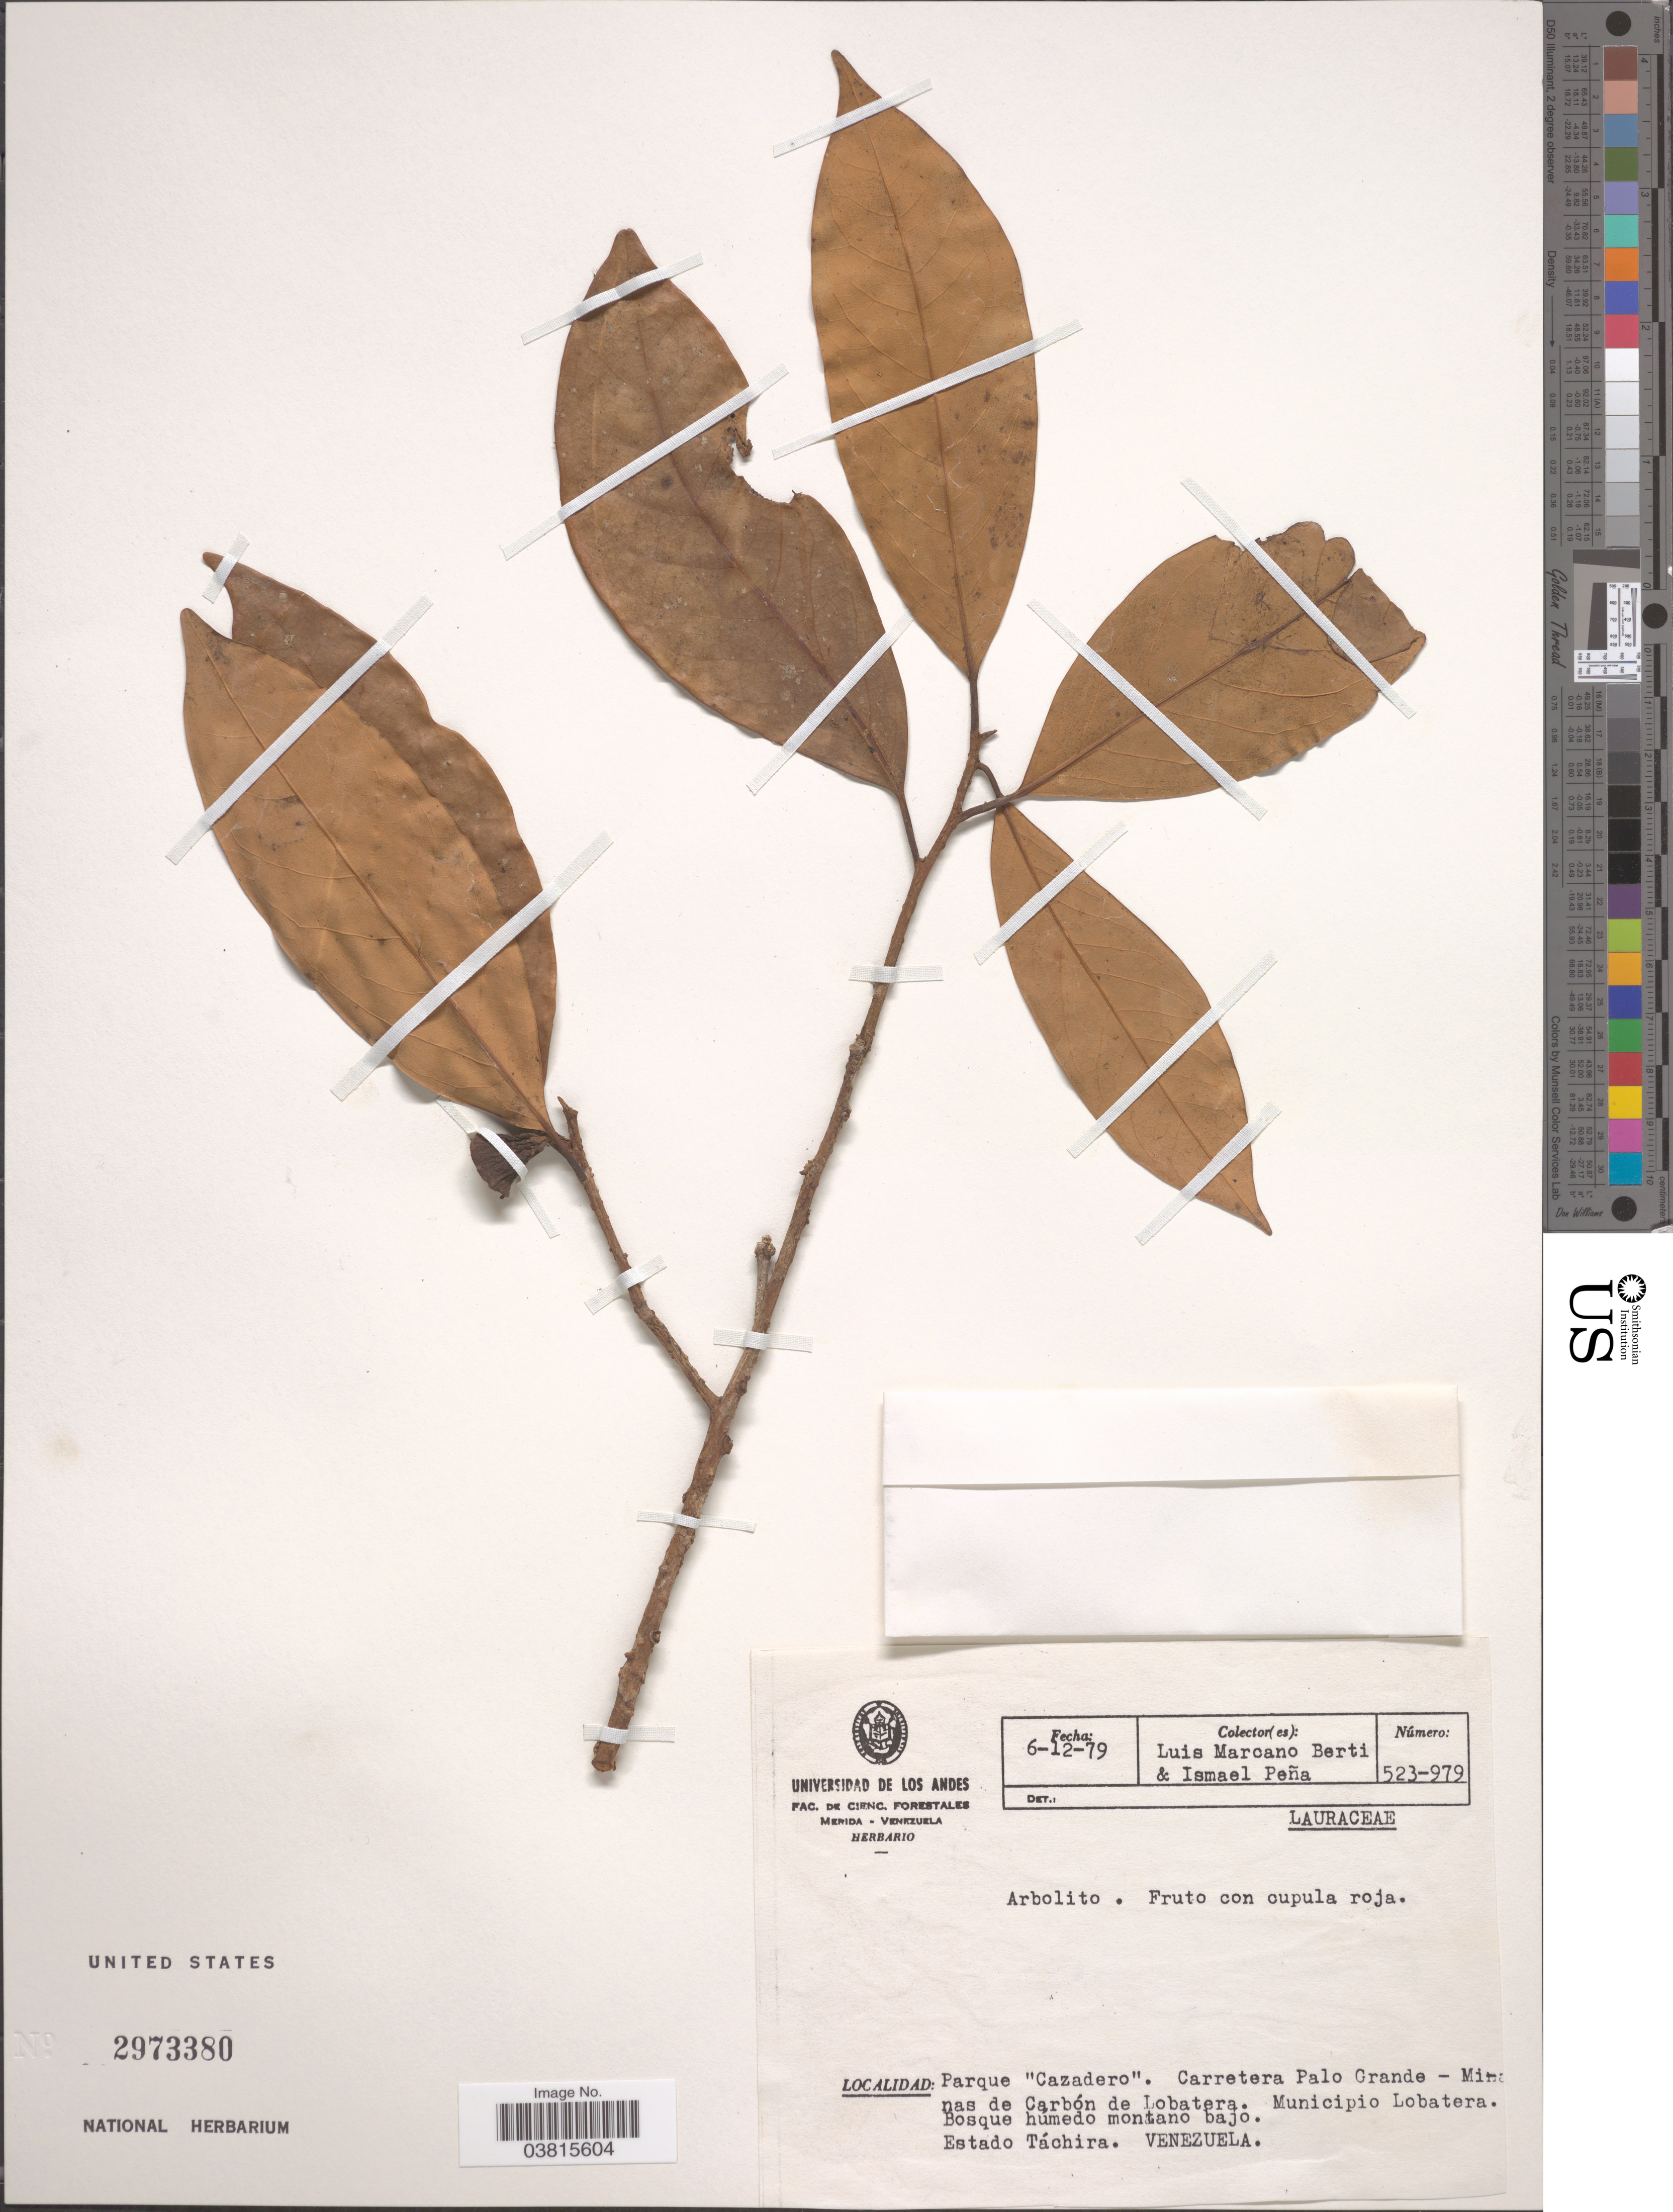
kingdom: Plantae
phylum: Tracheophyta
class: Magnoliopsida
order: Laurales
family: Lauraceae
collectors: L. Marcano-Berti & I. Pena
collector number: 523-979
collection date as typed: Transcribed d/m/y: 6/12/79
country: Venezuela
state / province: Tachira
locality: Parque "Cazadero". Carretera Palo Grande - Minas de Carbón de Lobatera. Municipio Lobatera.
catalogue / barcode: US 2973380